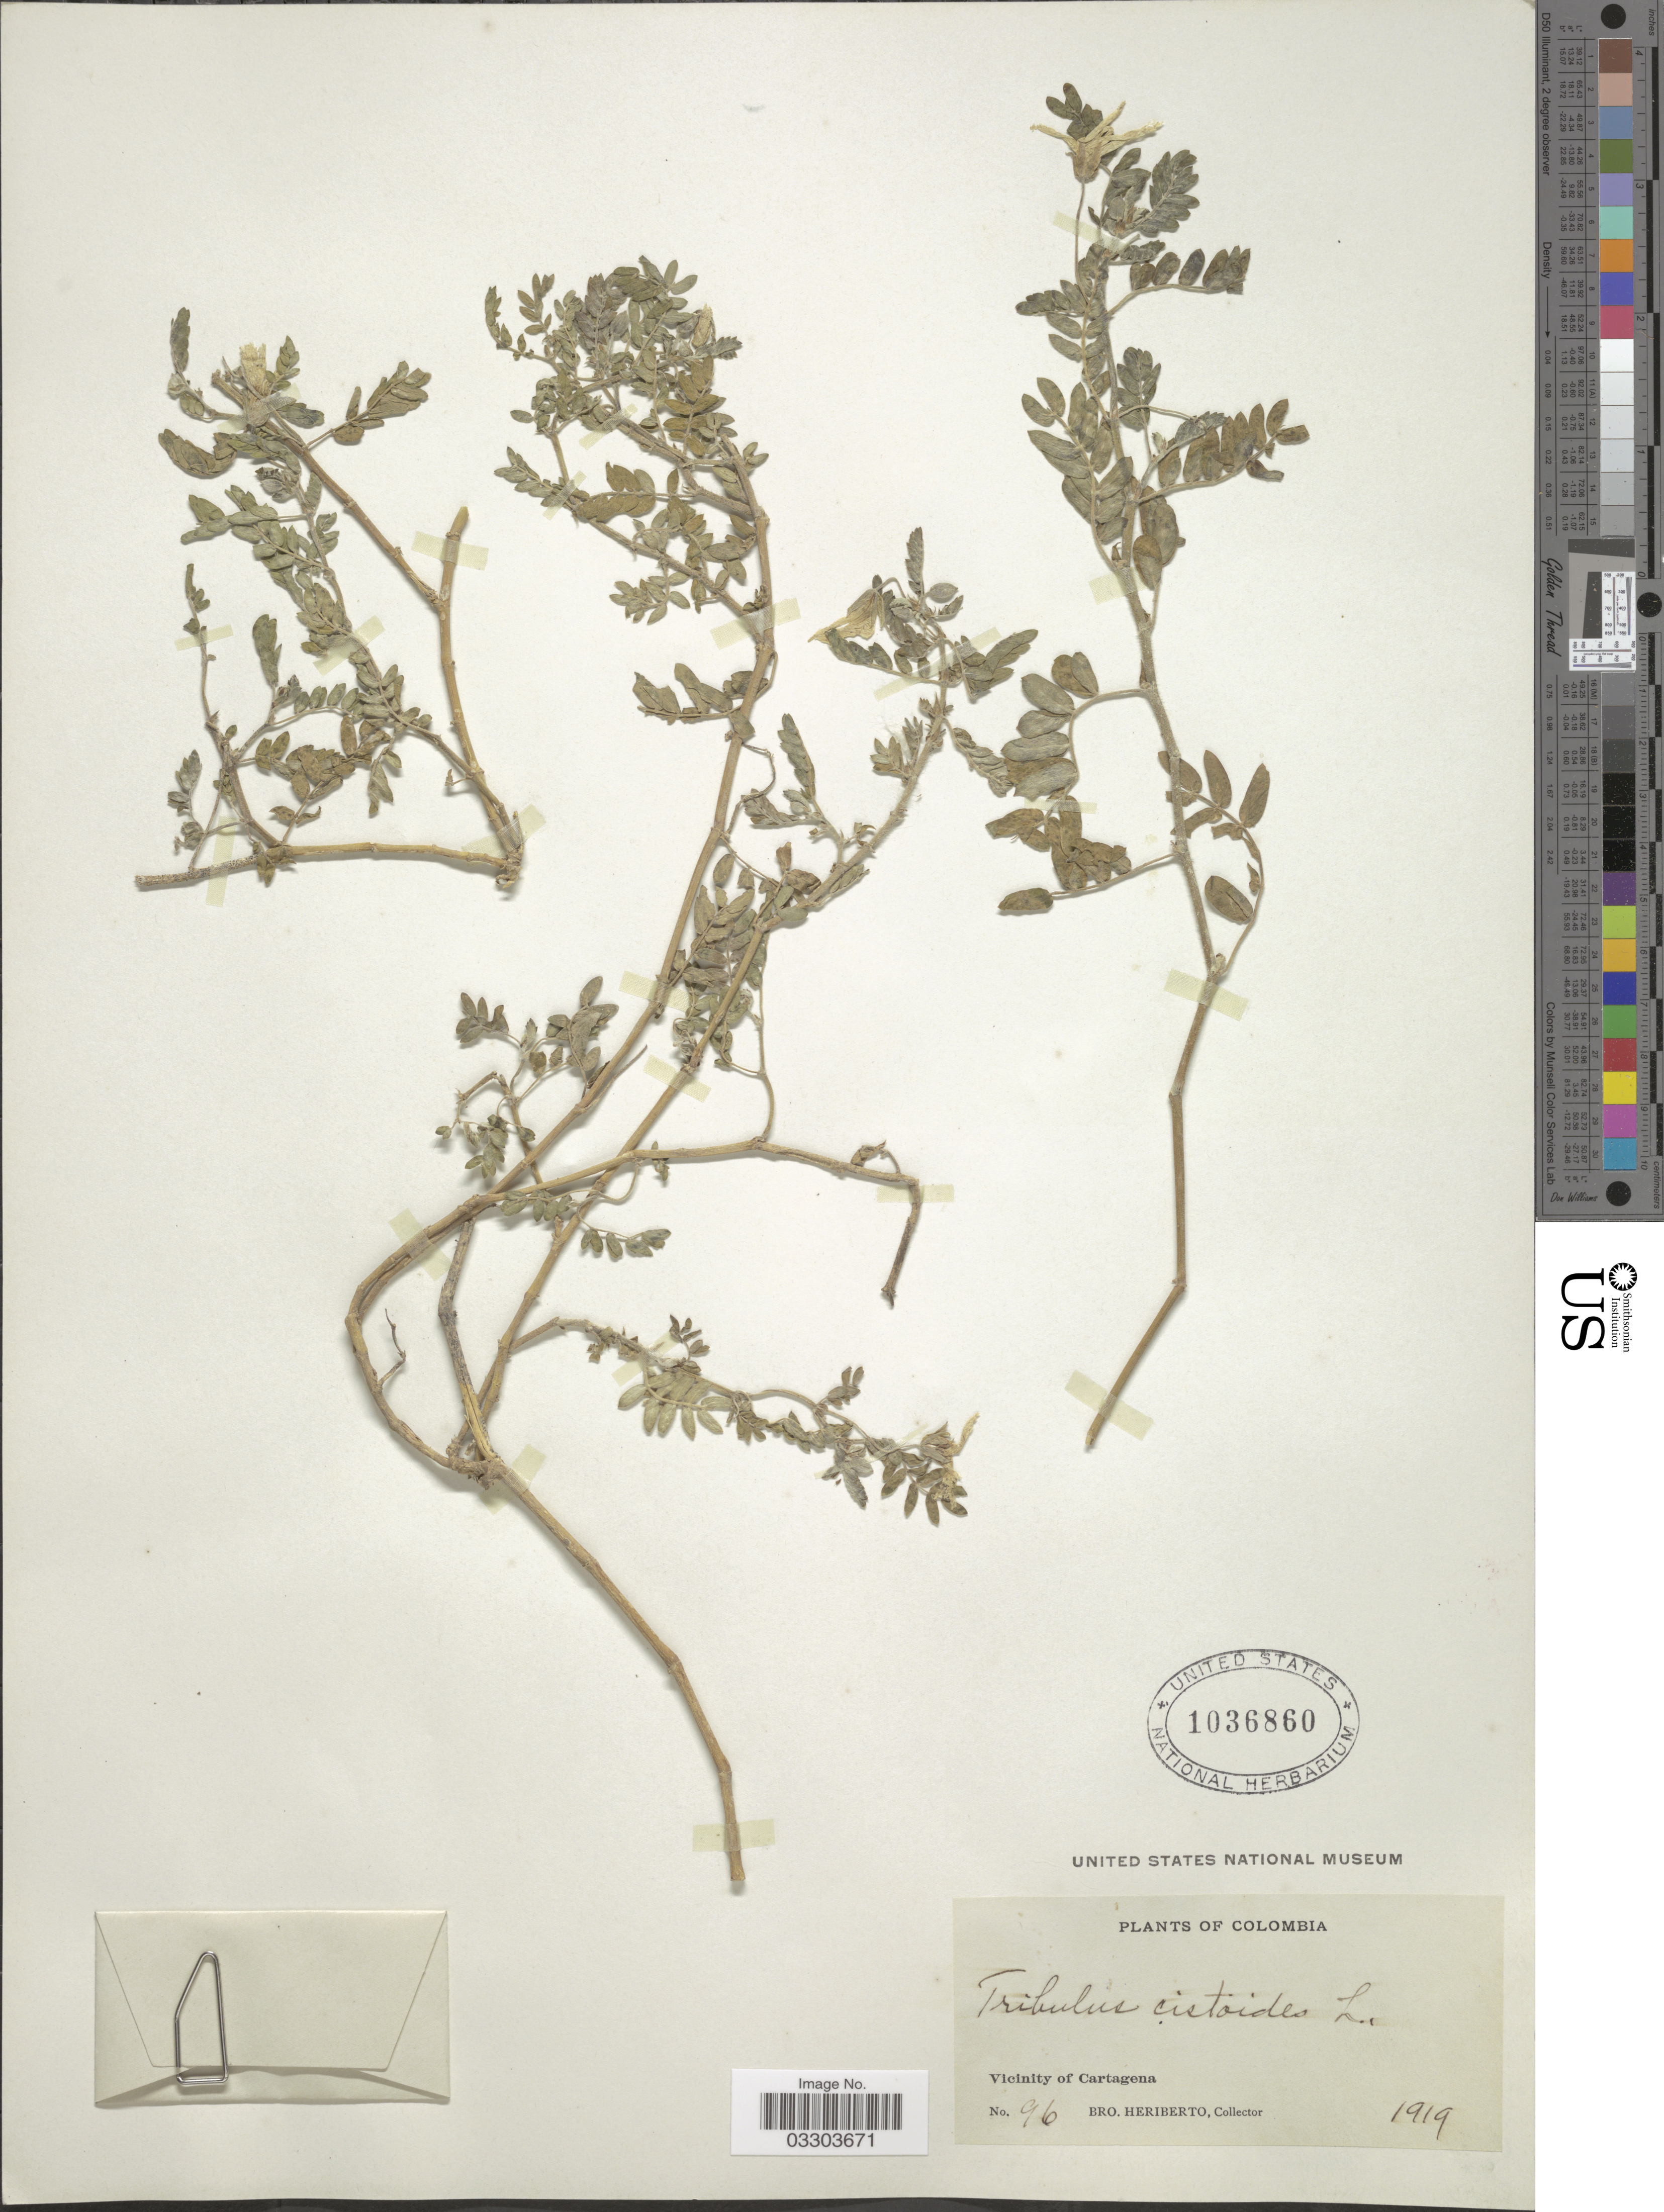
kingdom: Plantae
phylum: Tracheophyta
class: Magnoliopsida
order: Zygophyllales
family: Zygophyllaceae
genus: Tribulus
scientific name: Tribulus cistoides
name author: L.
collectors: B. Heriberto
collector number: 96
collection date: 1919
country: Colombia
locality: Vicinity of Cartagena.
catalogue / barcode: US 1036860